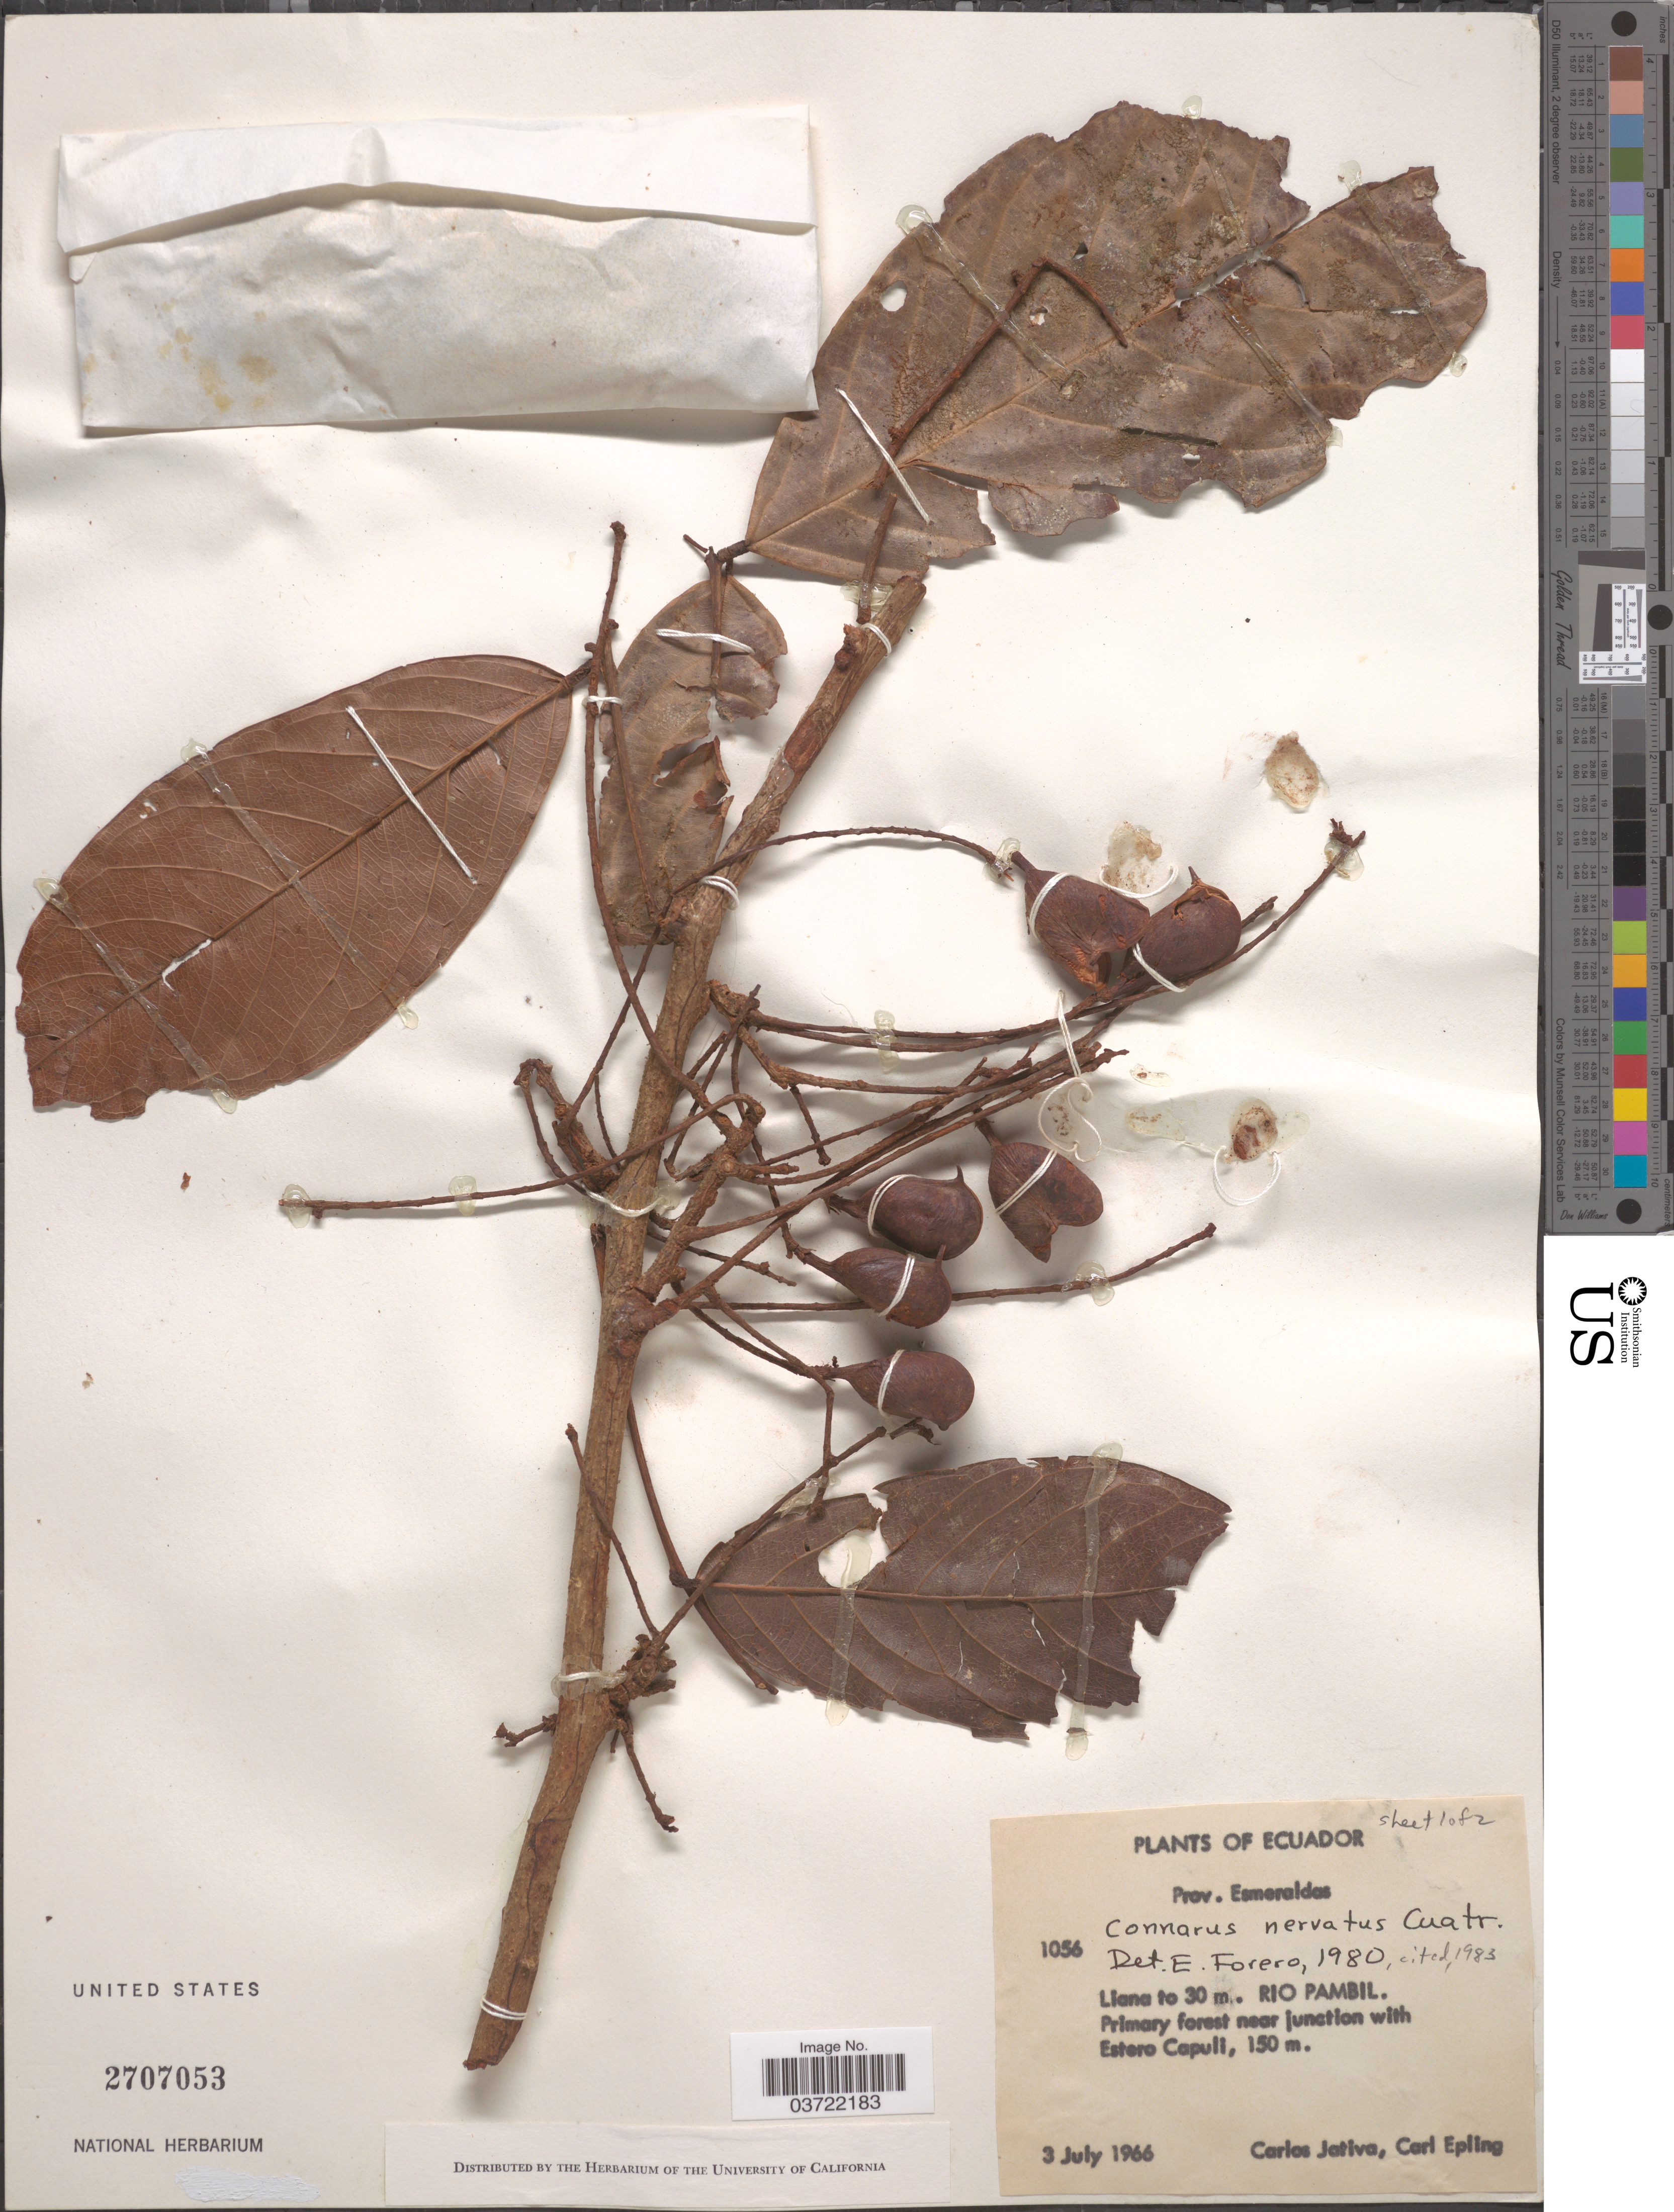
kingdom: Plantae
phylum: Tracheophyta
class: Magnoliopsida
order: Oxalidales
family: Connaraceae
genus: Connarus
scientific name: Connarus nervatus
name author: Cuatrec.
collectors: C. D. Játiva & C. C. Epling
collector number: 1056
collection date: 1966-07-03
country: Ecuador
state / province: Esmeraldas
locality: Rio Pambil. Near junction with Estero Capuli.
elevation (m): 150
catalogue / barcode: US 2707053